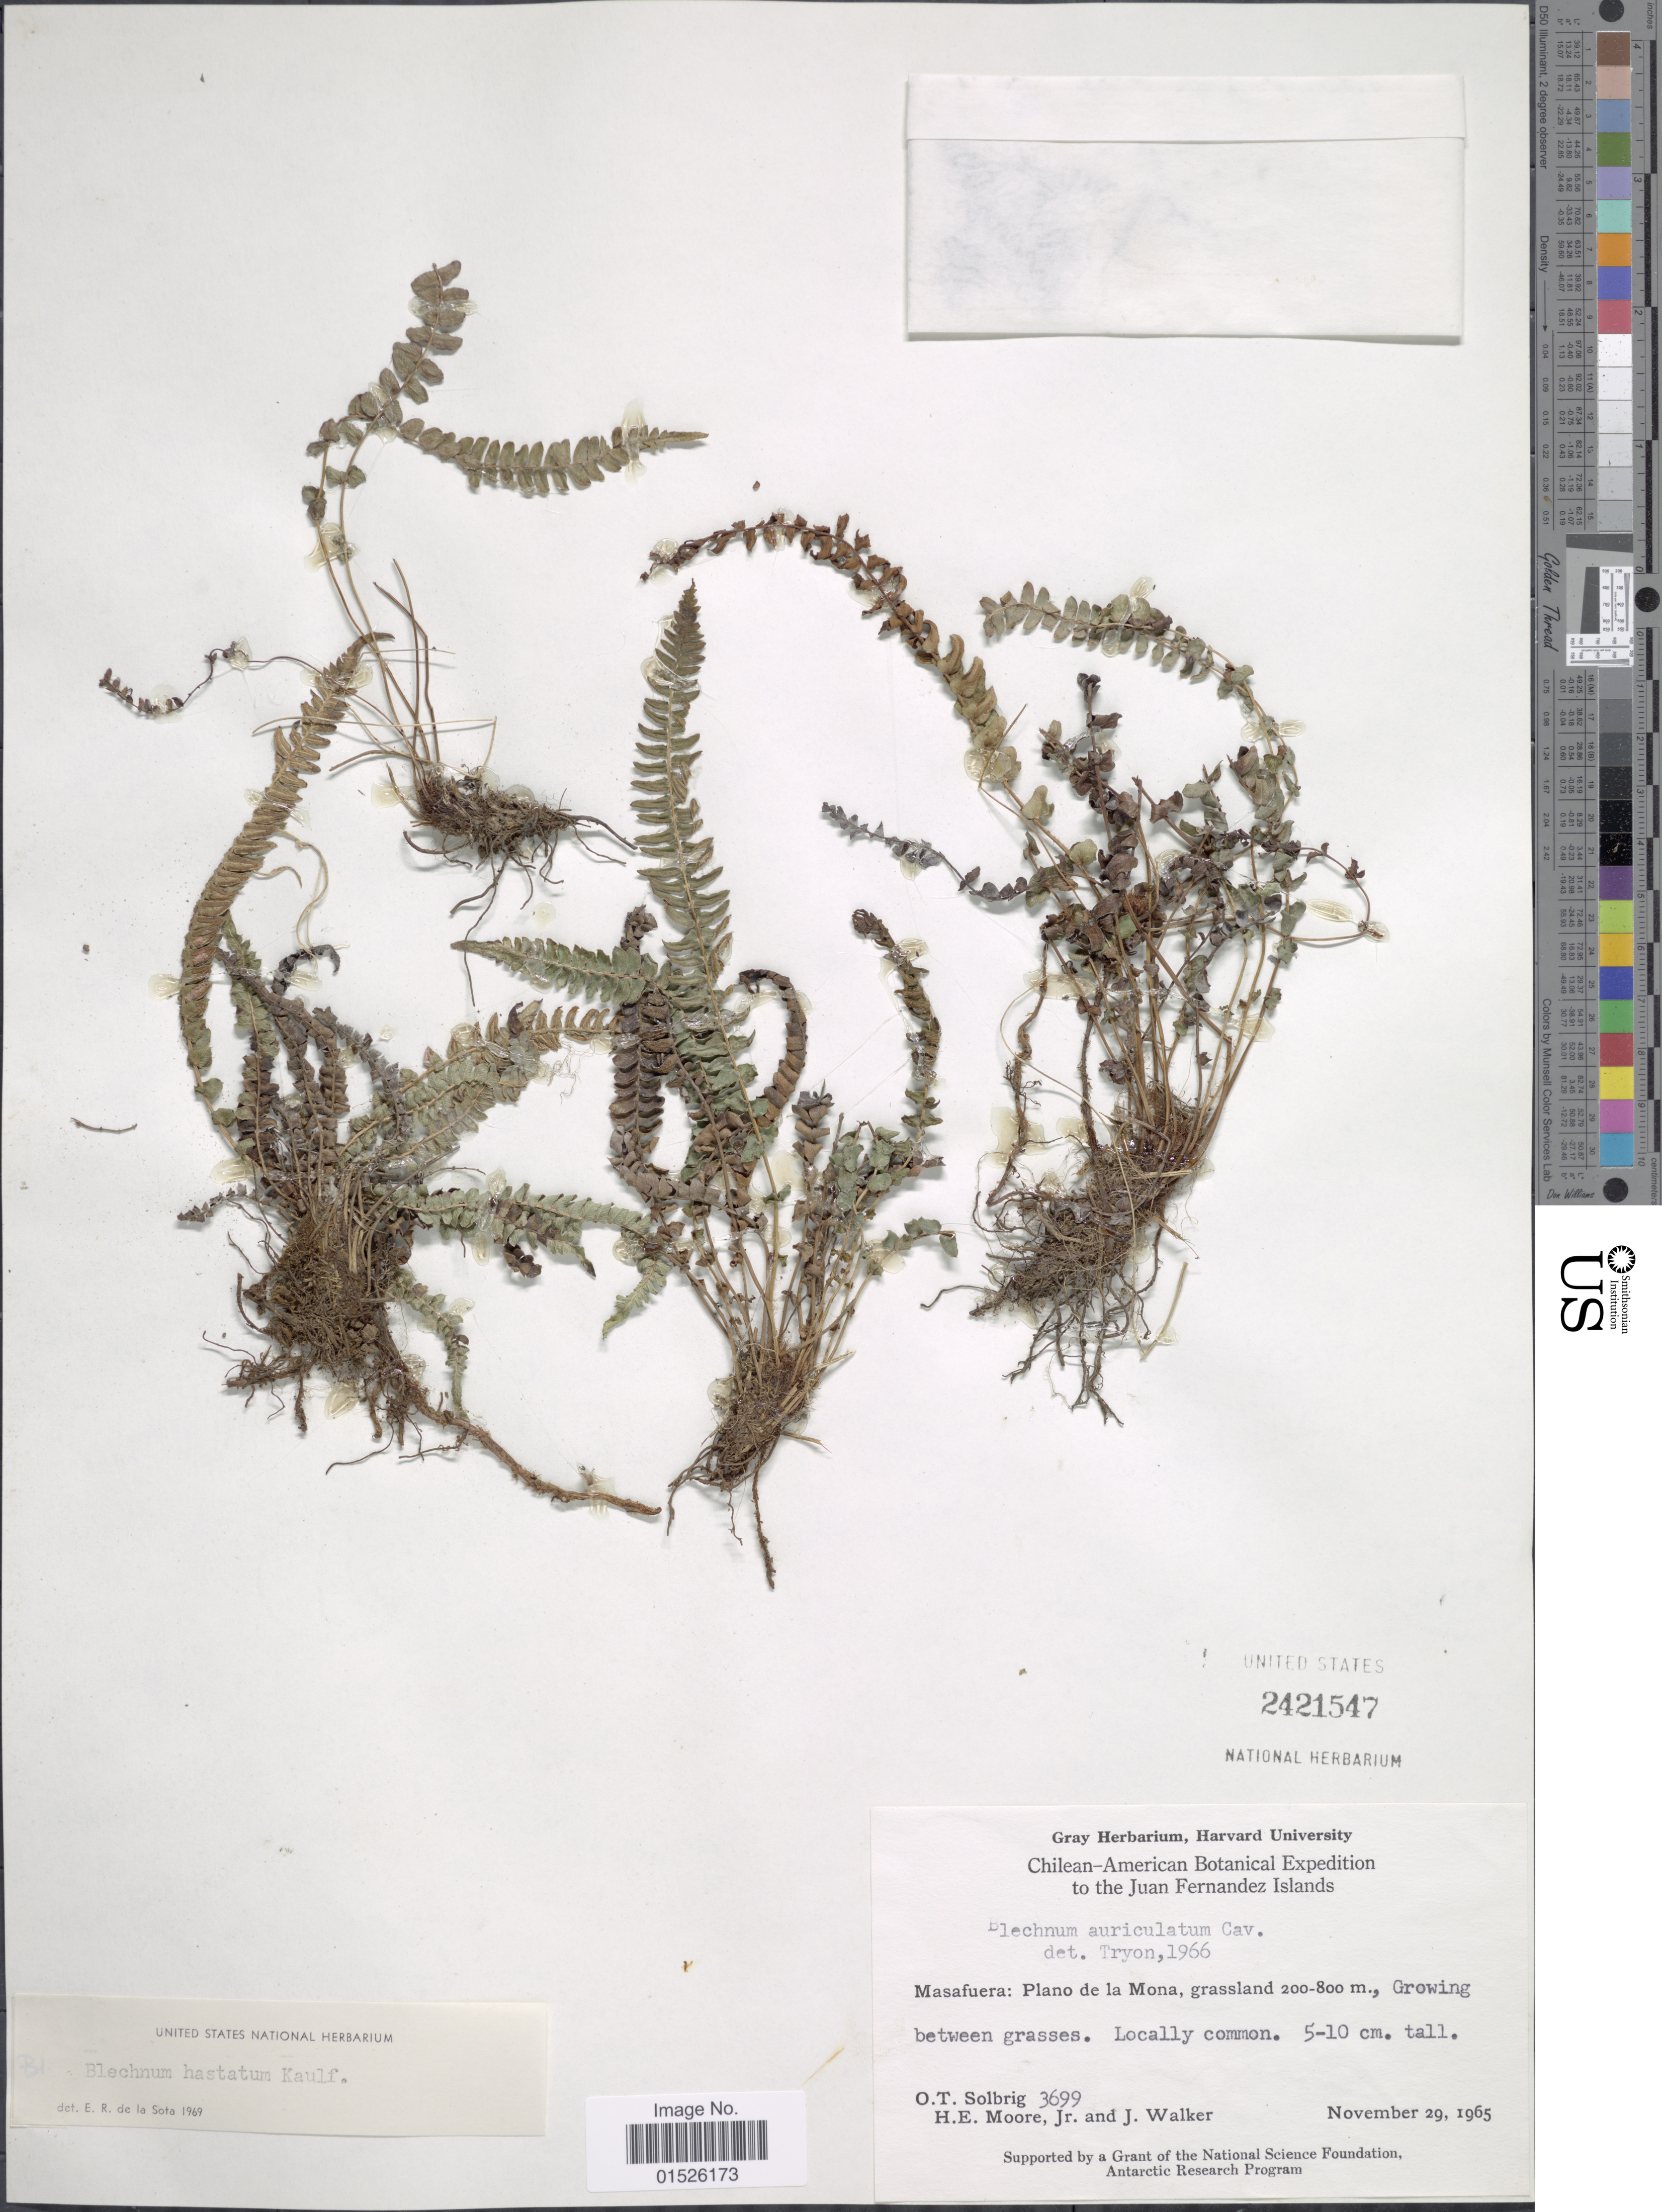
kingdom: Plantae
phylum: Tracheophyta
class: Polypodiopsida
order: Polypodiales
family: Blechnaceae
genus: Blechnum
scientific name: Blechnum hastatum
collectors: O. T. Solbrig, H. Moore & J. Walker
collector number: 3699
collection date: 1965-11-29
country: Chile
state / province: Valparaíso (V)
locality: Juan Fernandez Islands. Masafuera: Plano de la Mona, grassland.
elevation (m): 200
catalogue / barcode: US 2421547